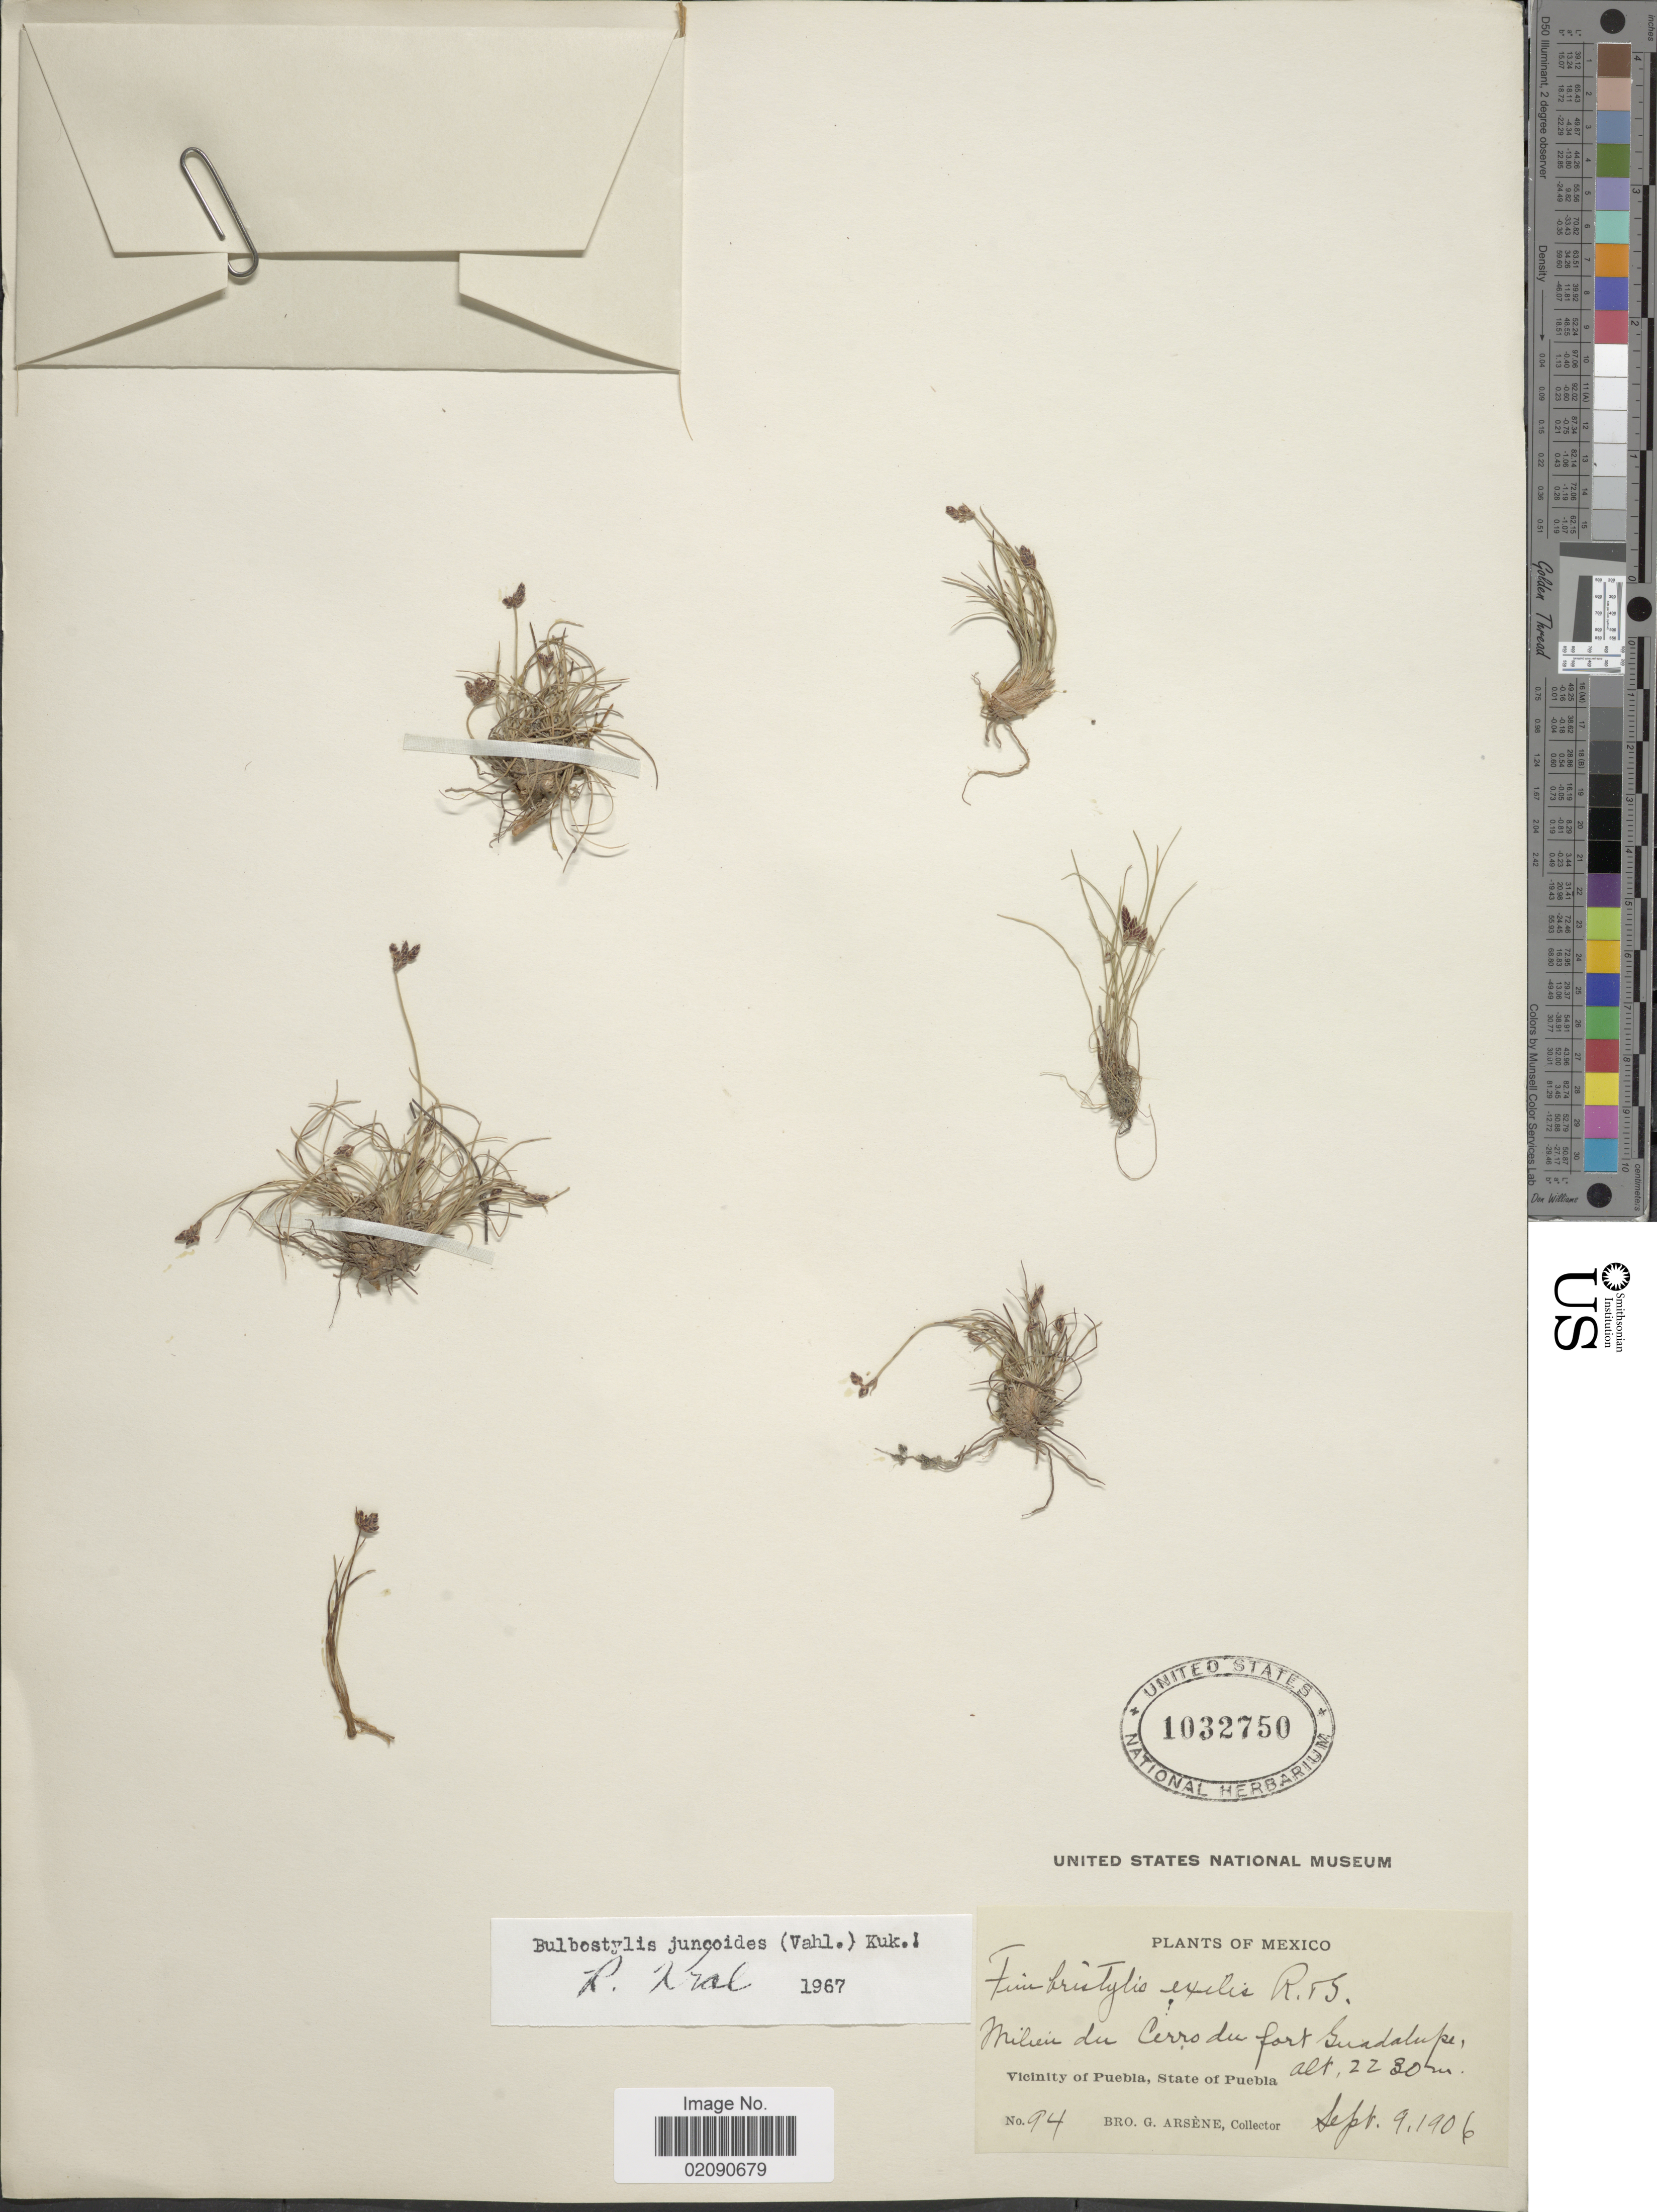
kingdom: Plantae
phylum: Tracheophyta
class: Liliopsida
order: Poales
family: Cyperaceae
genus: Bulbostylis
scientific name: Bulbostylis juncoides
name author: (Vahl) Kük. ex Herter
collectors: Bro. G. Arsène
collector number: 94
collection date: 1906-09-09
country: Mexico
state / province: Puebla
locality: Milieu du Cerro du fort Guadalupe. Vicinity of Puebla, State of Puebla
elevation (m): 2230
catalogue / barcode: US 1032750